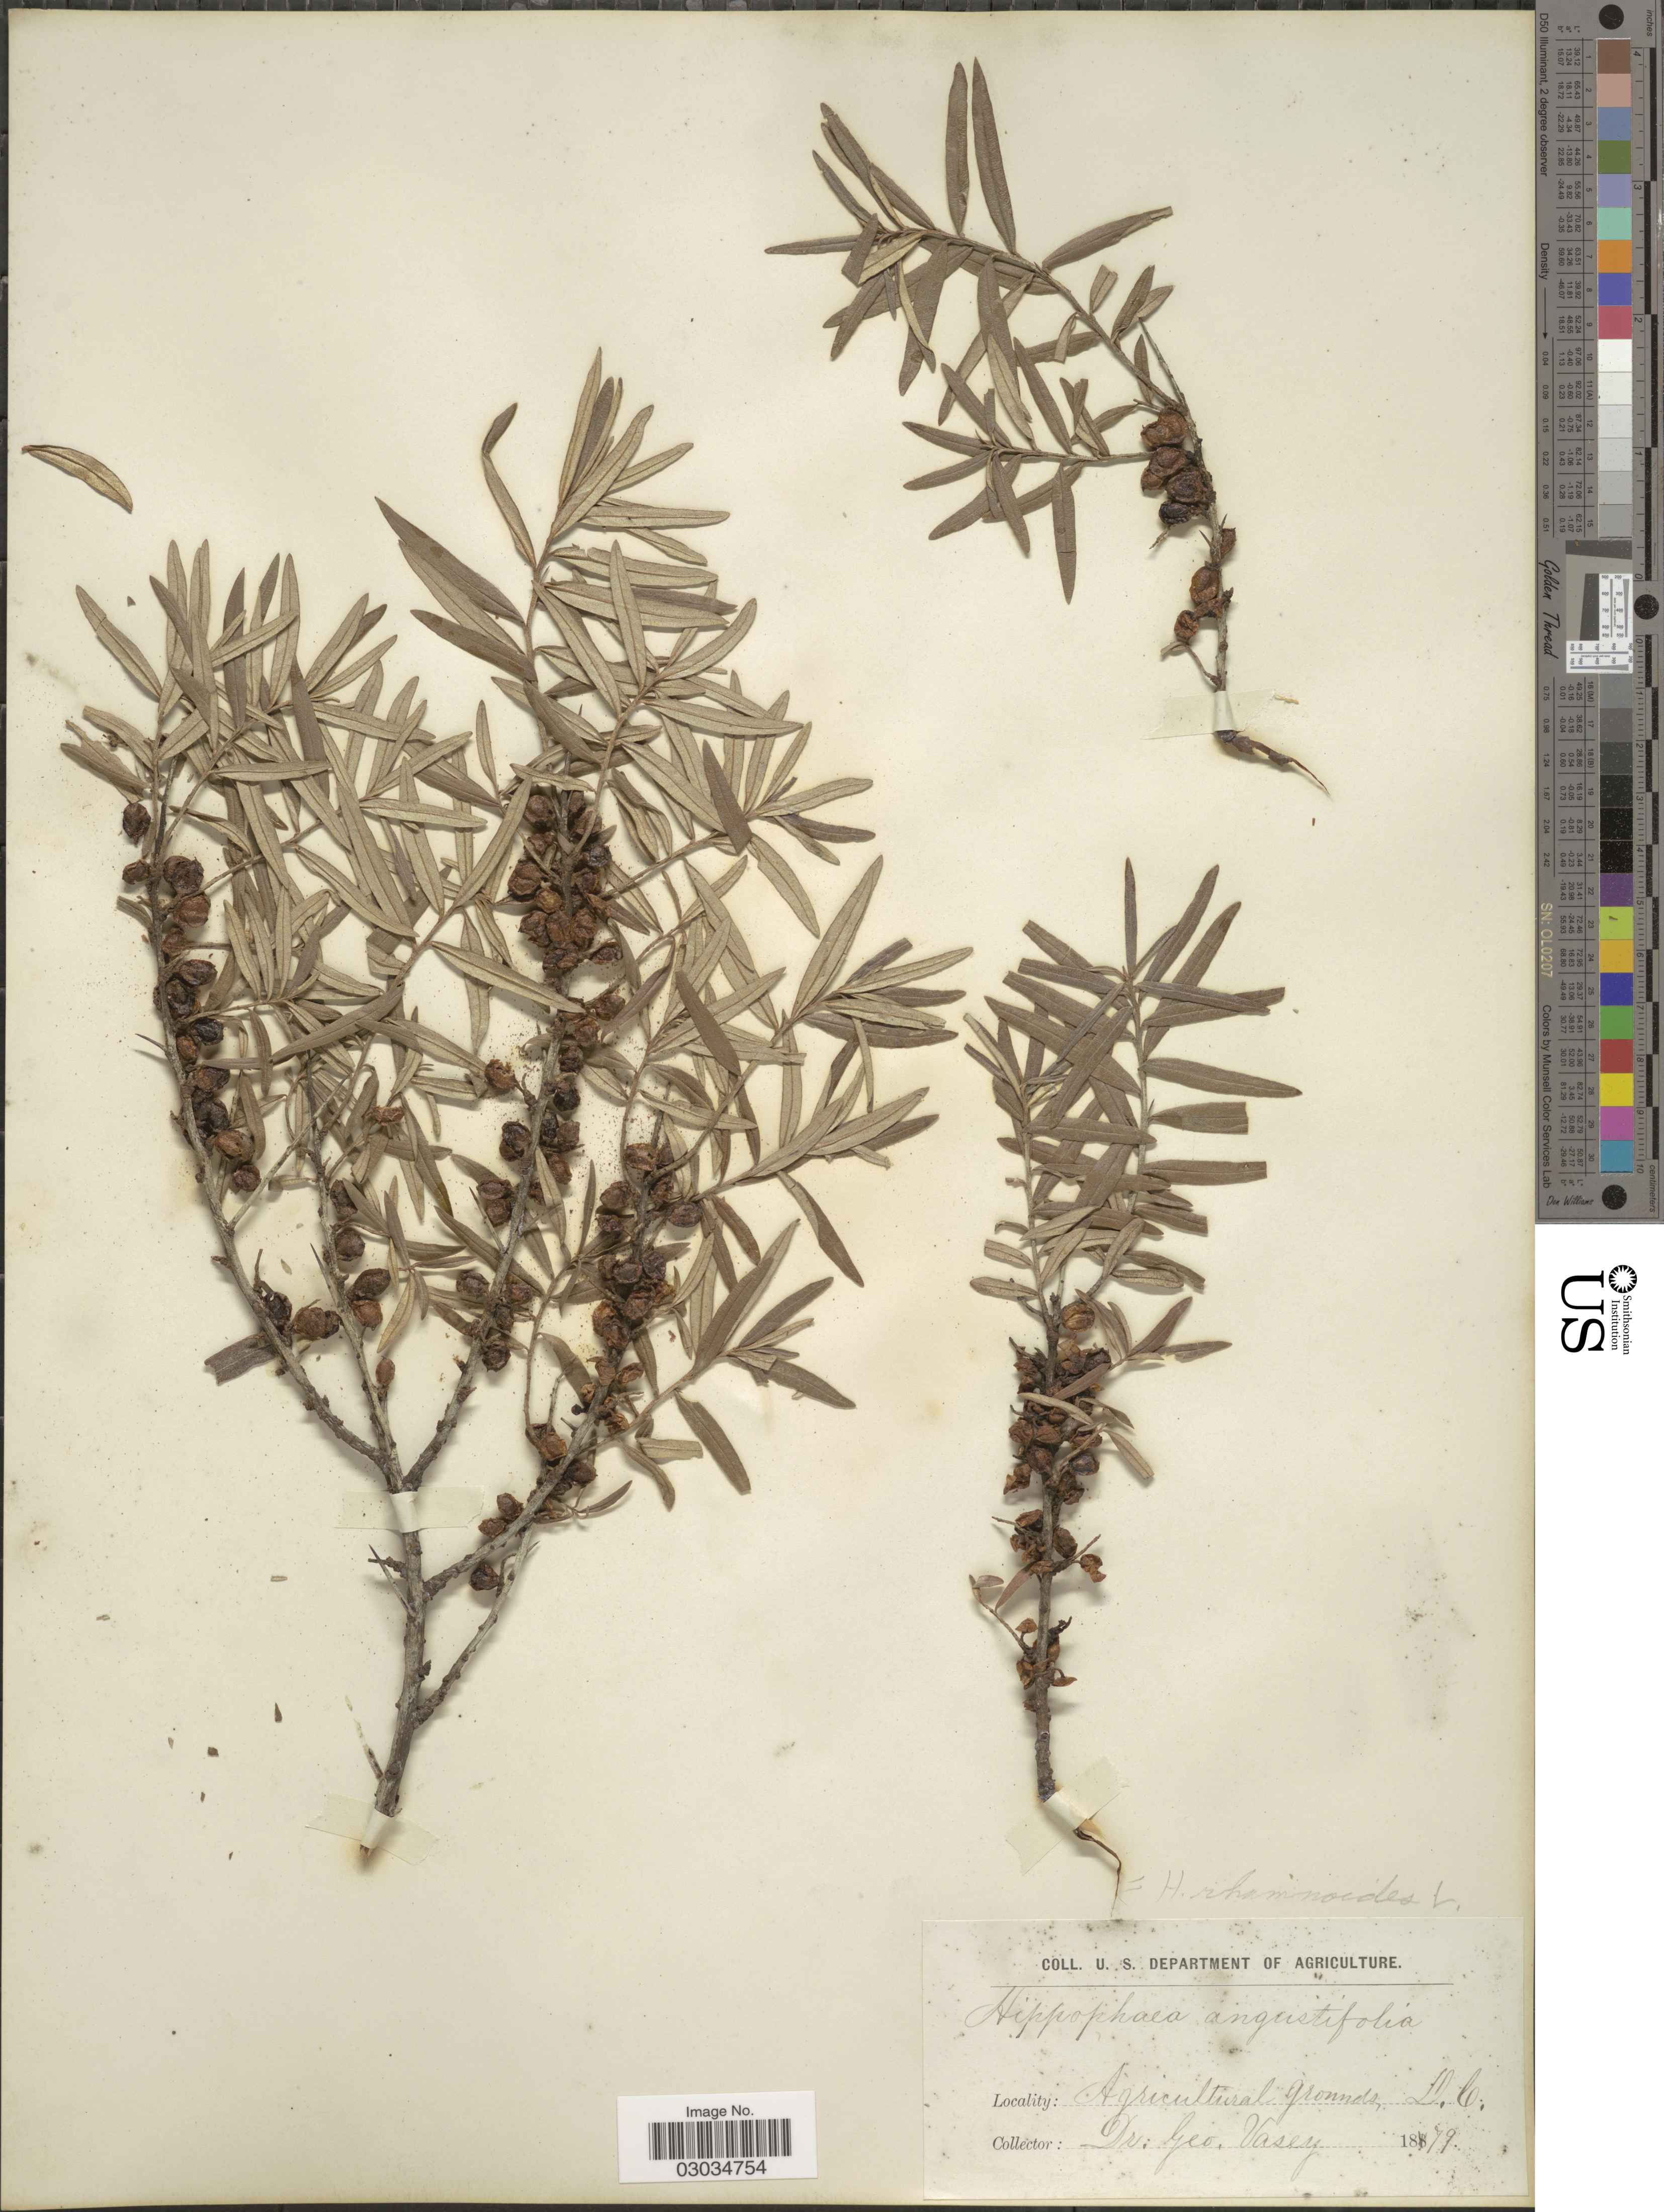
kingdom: Plantae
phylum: Tracheophyta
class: Magnoliopsida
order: Rosales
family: Elaeagnaceae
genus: Hippophae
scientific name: Hippophae rhamnoides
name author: L.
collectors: G. Vasey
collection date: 1879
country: United States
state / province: District of Columbia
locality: Agricultural grounds. D.C.